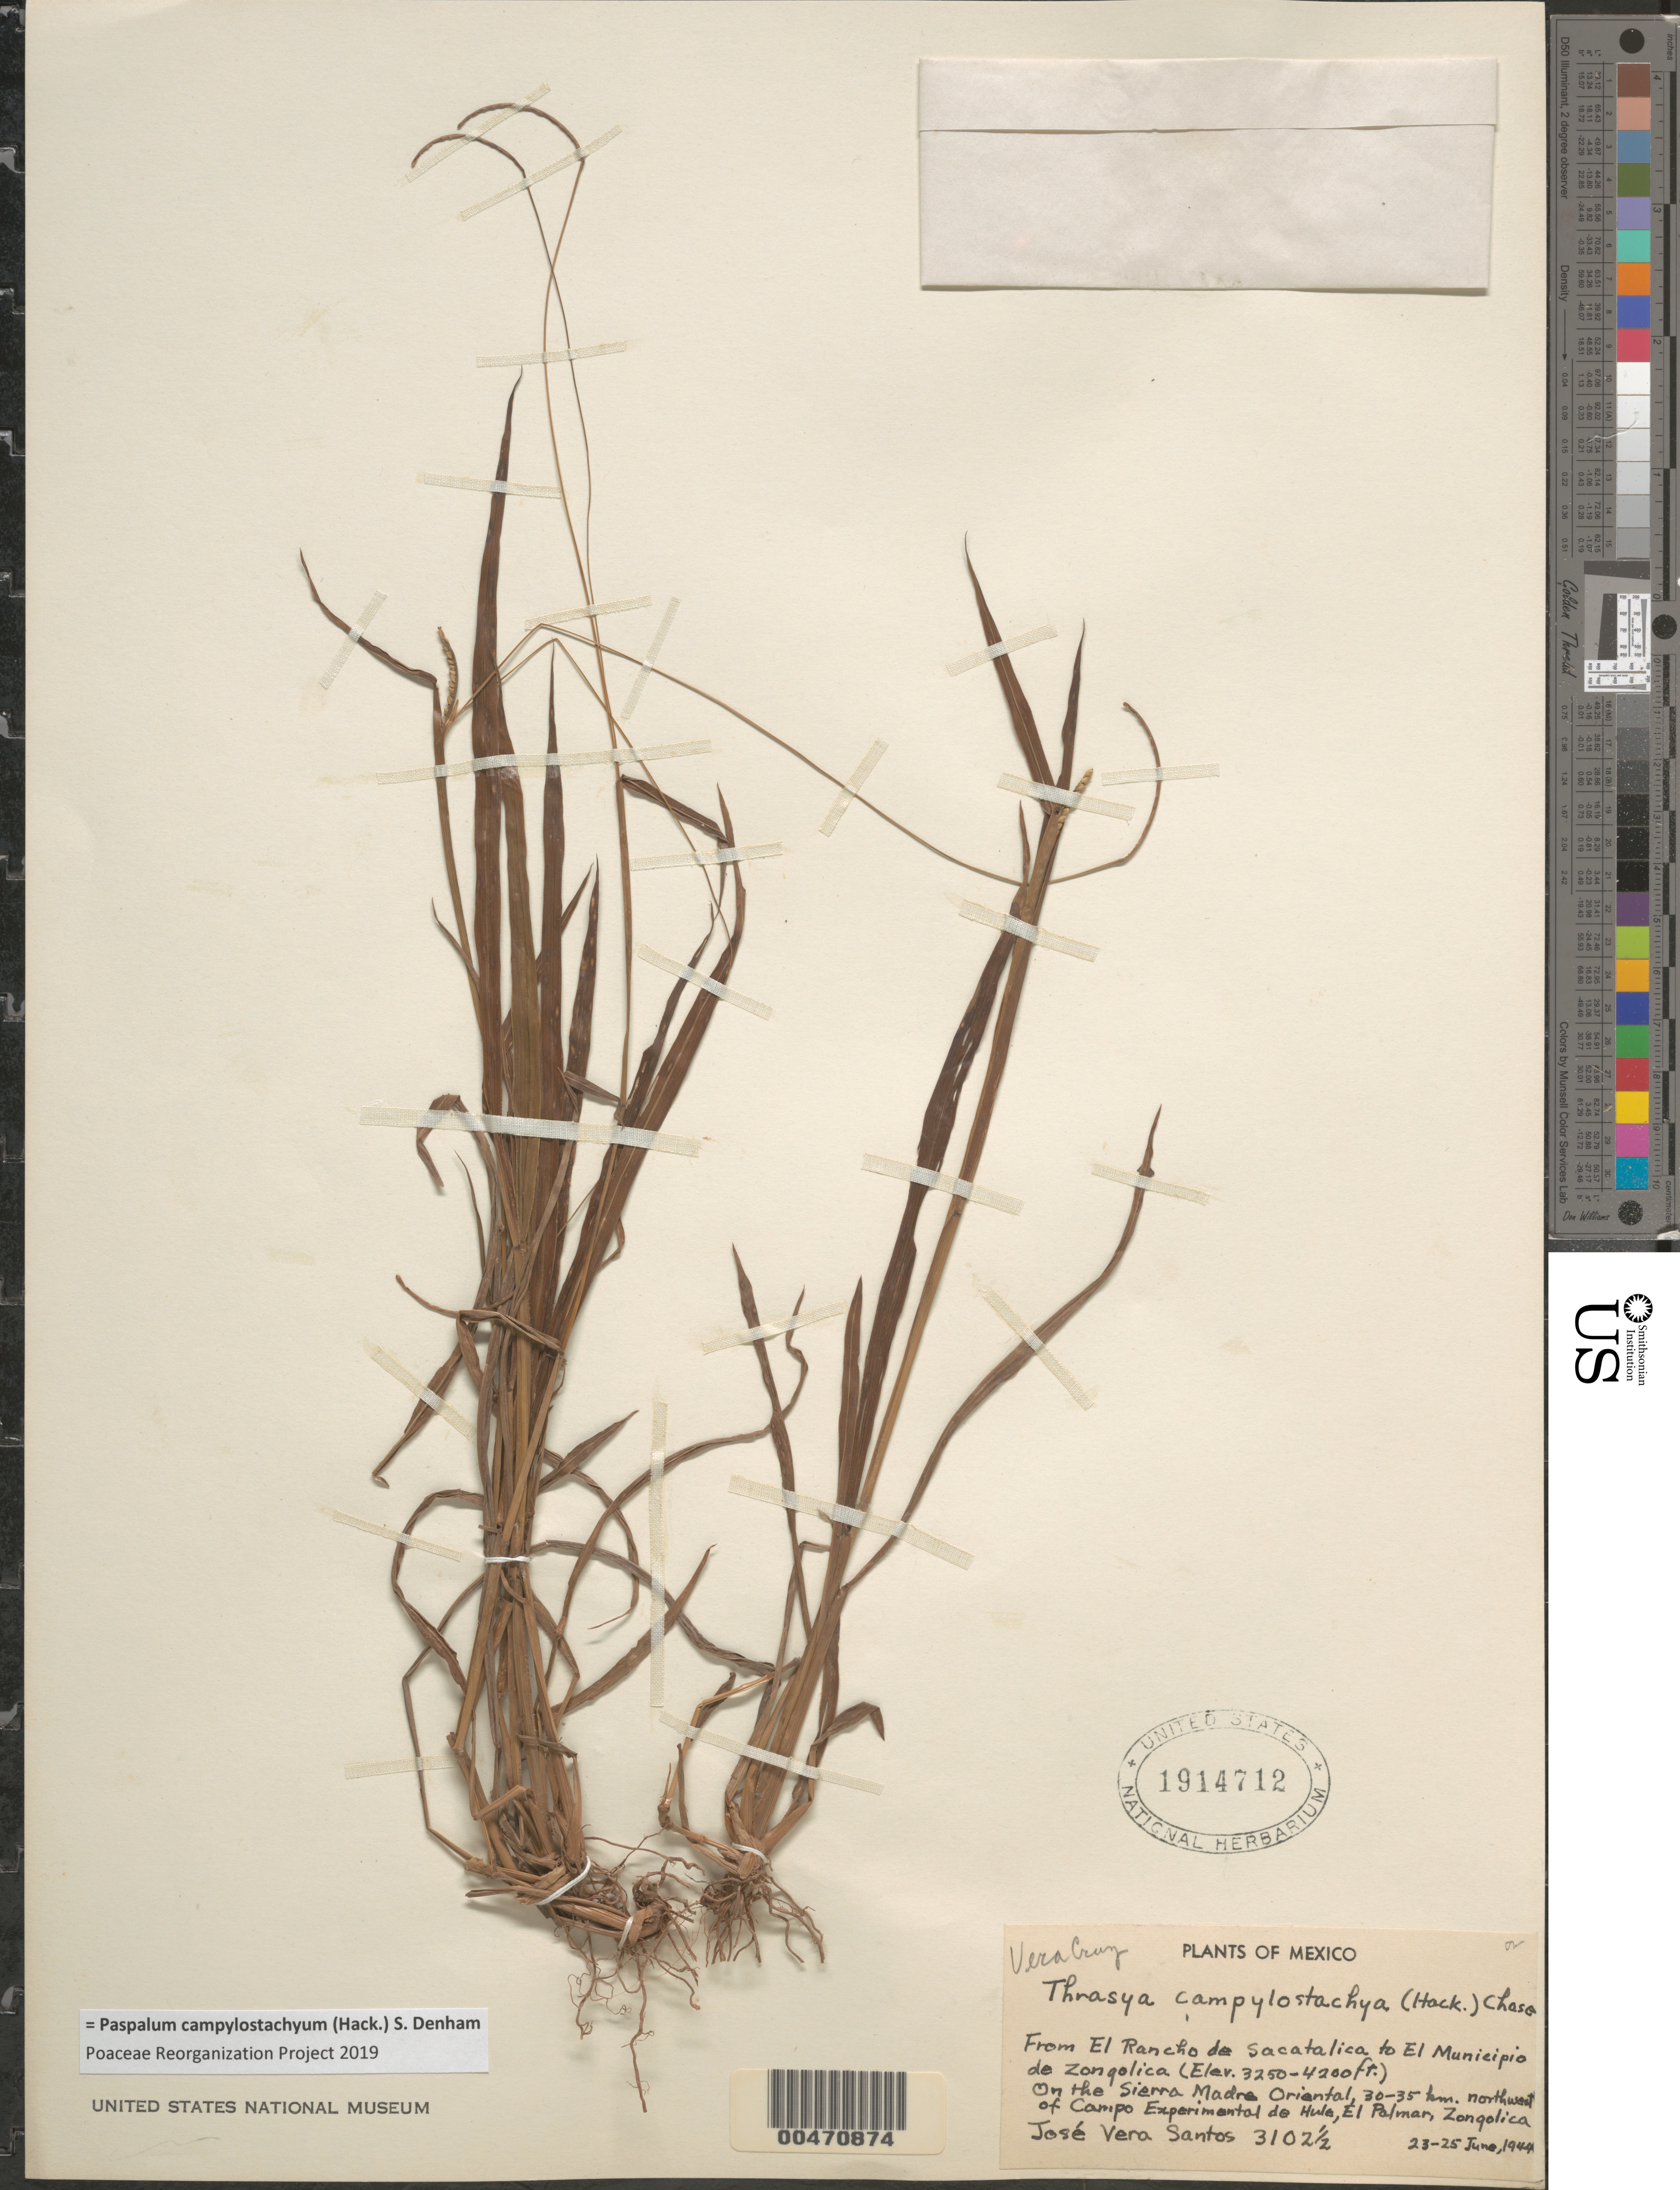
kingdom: Plantae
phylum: Tracheophyta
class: Liliopsida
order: Poales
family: Poaceae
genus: Thrasya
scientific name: Thrasya campylostachya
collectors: J. V. Santos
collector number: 3102.5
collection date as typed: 23 Jun 1944 to 25 Jun 1944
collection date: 1944-06-23/1944-06-25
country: Mexico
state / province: Veracruz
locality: From El Rancho de Sacatalica to Zongolica Mun, on the Sierra Madre Oriental 30-35 km NW of Campo Experimental de Hule, El Pal...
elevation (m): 991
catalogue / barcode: US 1914712